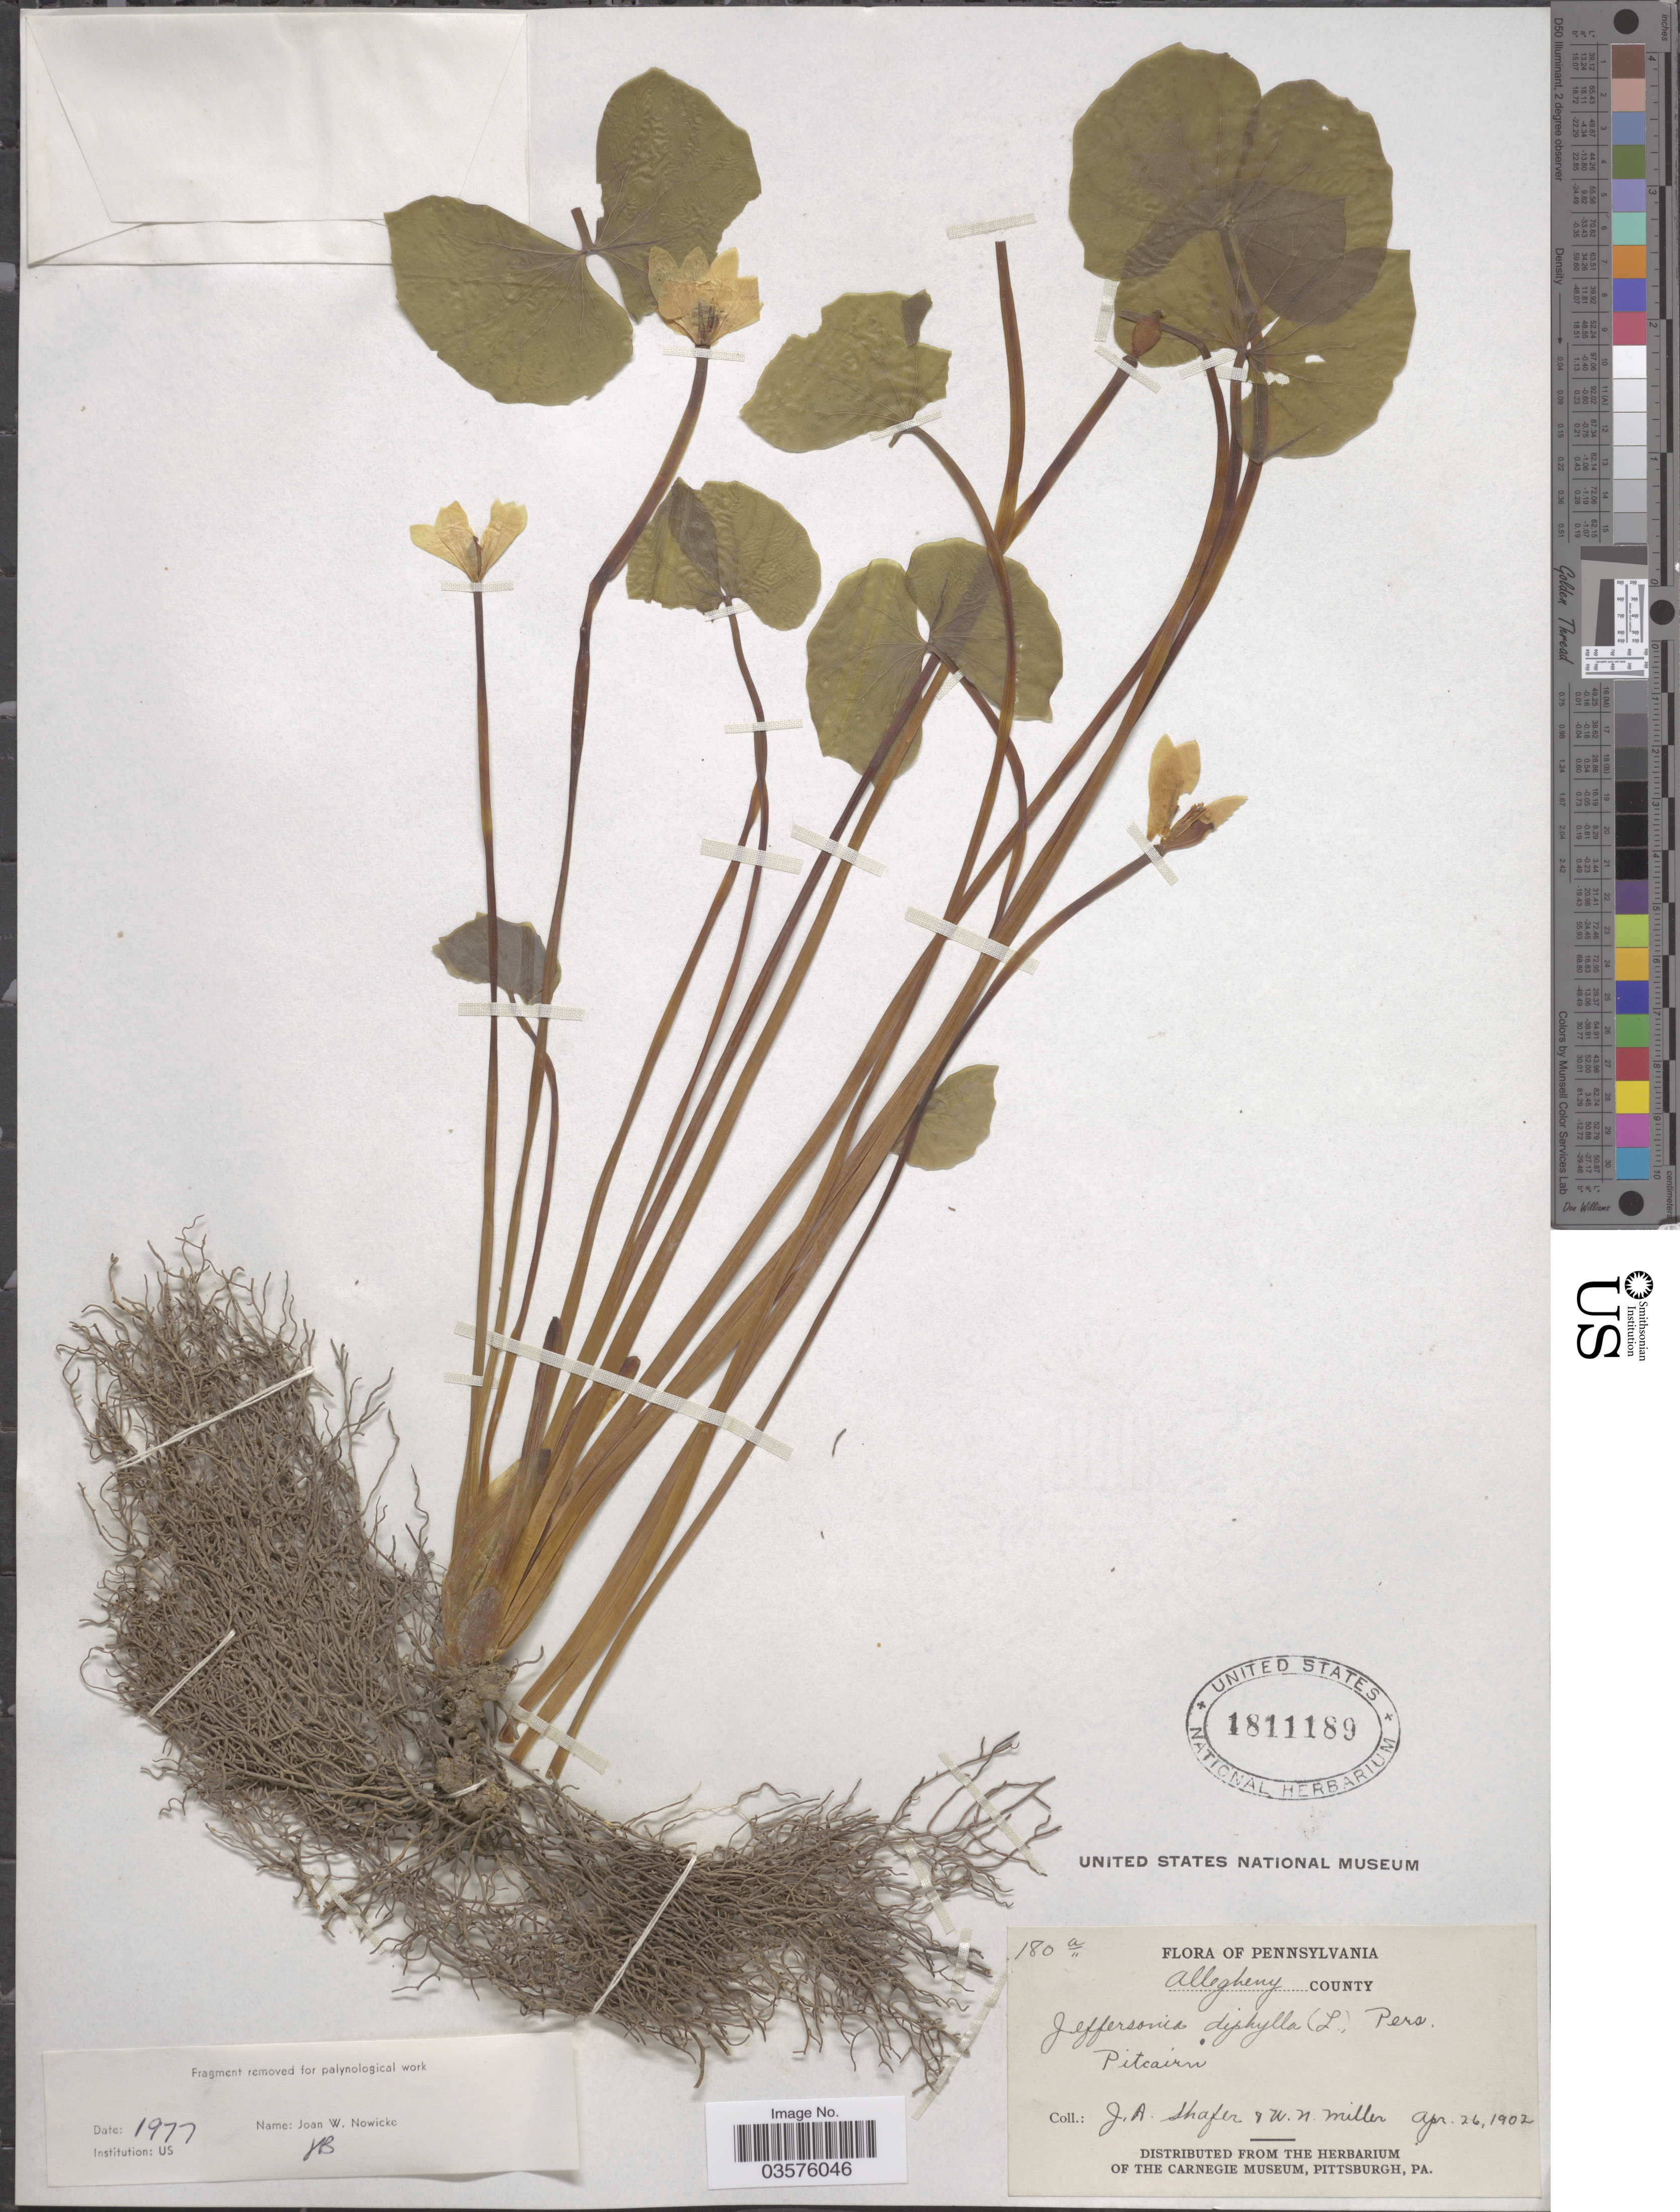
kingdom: Plantae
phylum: Tracheophyta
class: Magnoliopsida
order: Ranunculales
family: Berberidaceae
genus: Jeffersonia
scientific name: Jeffersonia diphylla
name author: (L.) Pers.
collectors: J. A. Shafer & W. Miller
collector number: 180a/11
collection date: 1902-04-26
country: United States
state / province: Pennsylvania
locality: Allegheny County. Pitcairn.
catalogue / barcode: US 1811189